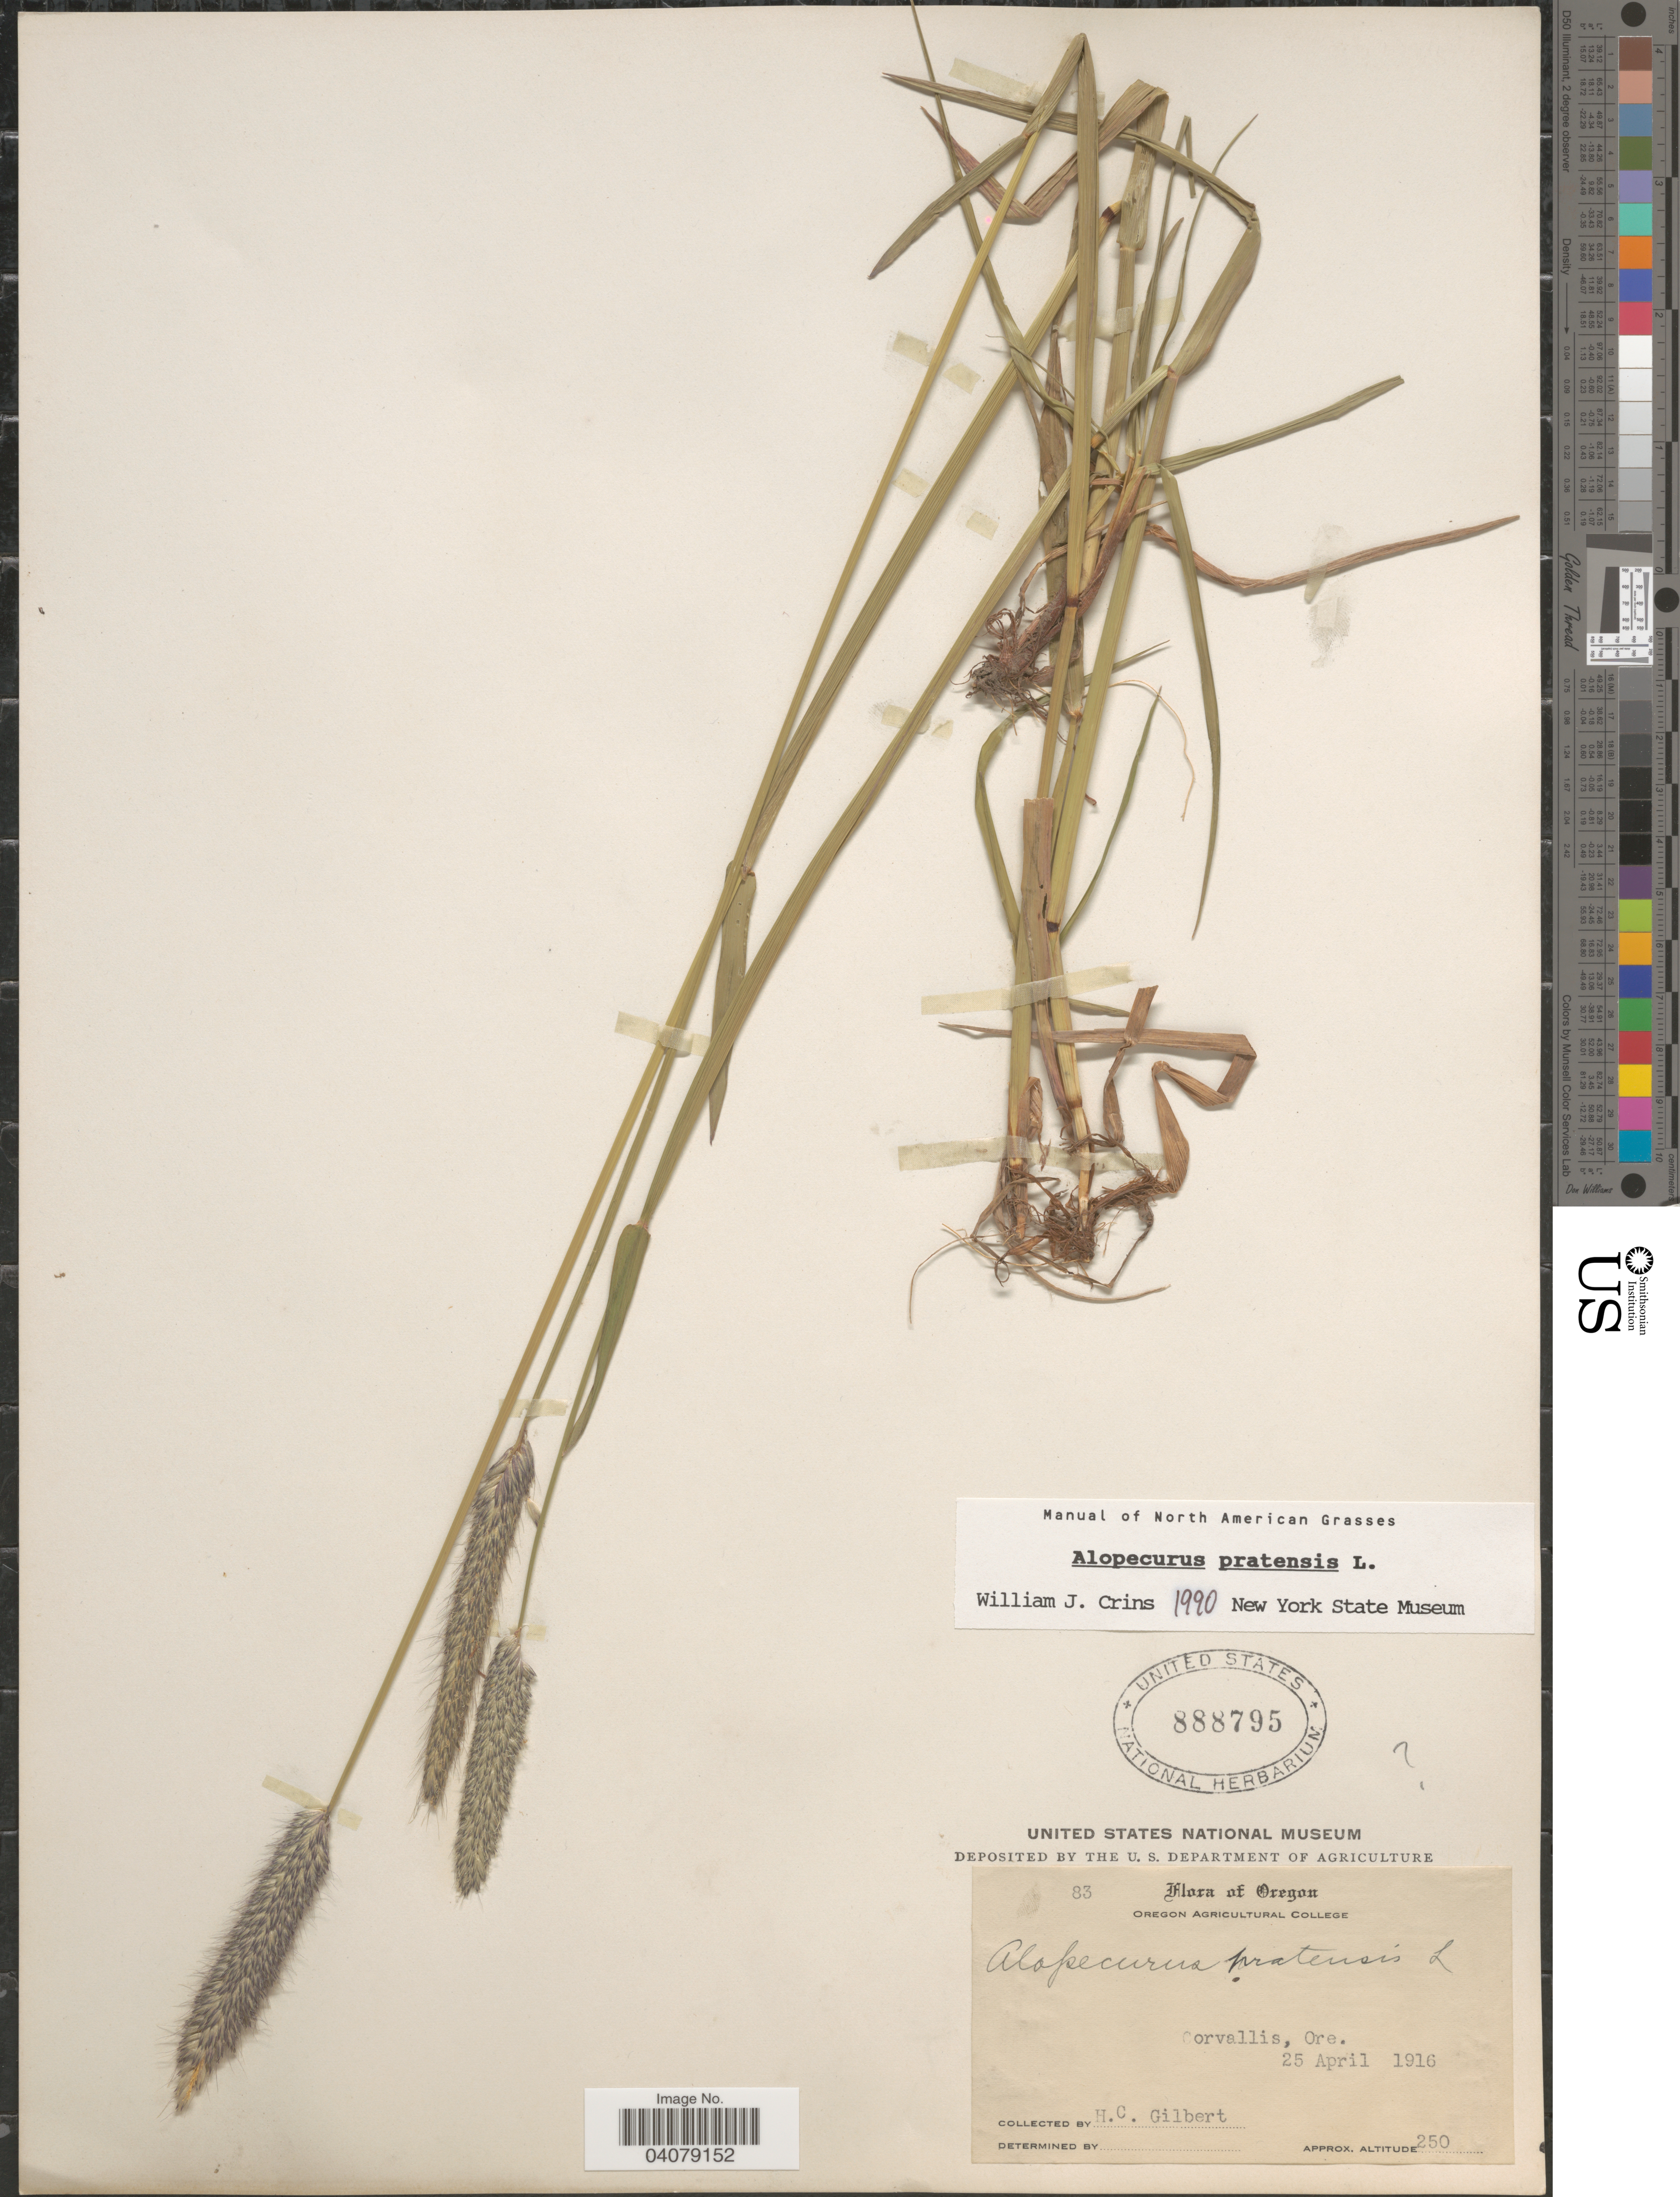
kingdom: Plantae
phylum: Tracheophyta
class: Liliopsida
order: Poales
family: Poaceae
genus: Alopecurus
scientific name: Alopecurus pratensis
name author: L.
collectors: H. Gilbert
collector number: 83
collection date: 1916-04-25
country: United States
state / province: Oregon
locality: Corvallis.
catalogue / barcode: US 888795